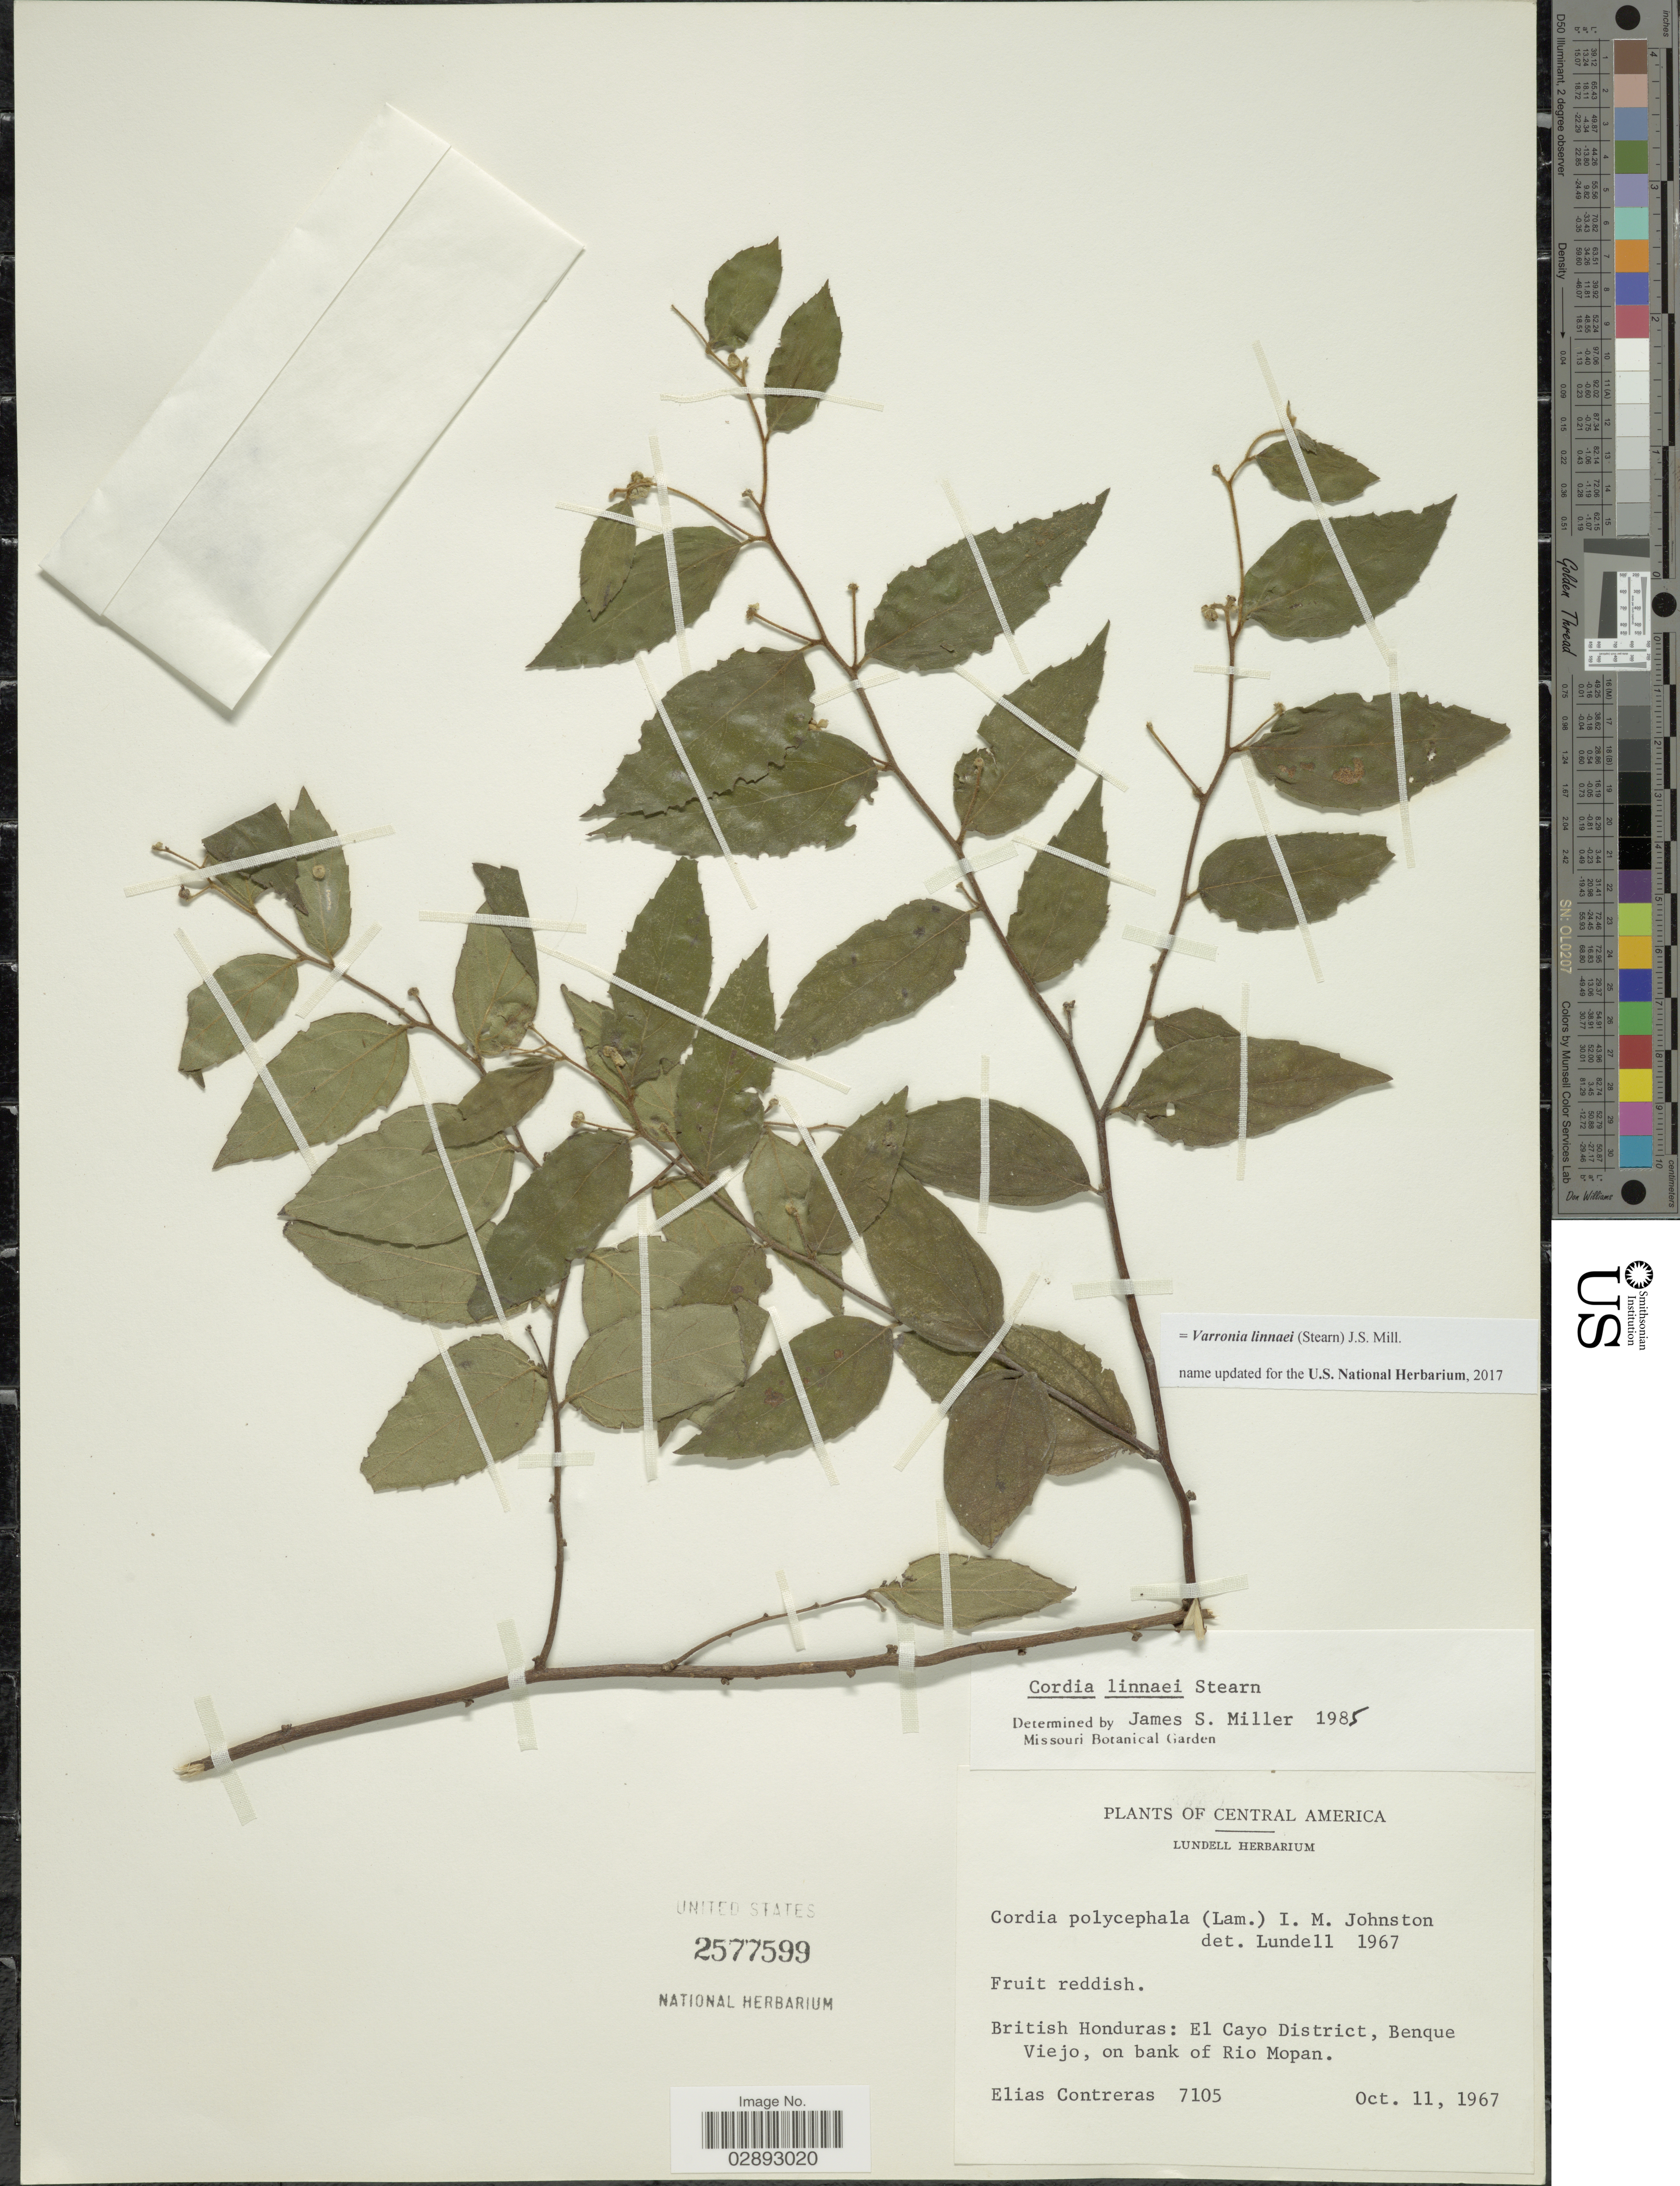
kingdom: Plantae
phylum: Tracheophyta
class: Magnoliopsida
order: Boraginales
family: Cordiaceae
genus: Varronia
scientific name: Varronia linnaei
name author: (Stearn) J.S. Mill.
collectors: E. Contreras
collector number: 7105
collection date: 1967-10-11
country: Belize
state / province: Cayo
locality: British Honduras: El Cato District, Benque Viejo, on bank of Rio Mopan.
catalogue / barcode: US 2577599